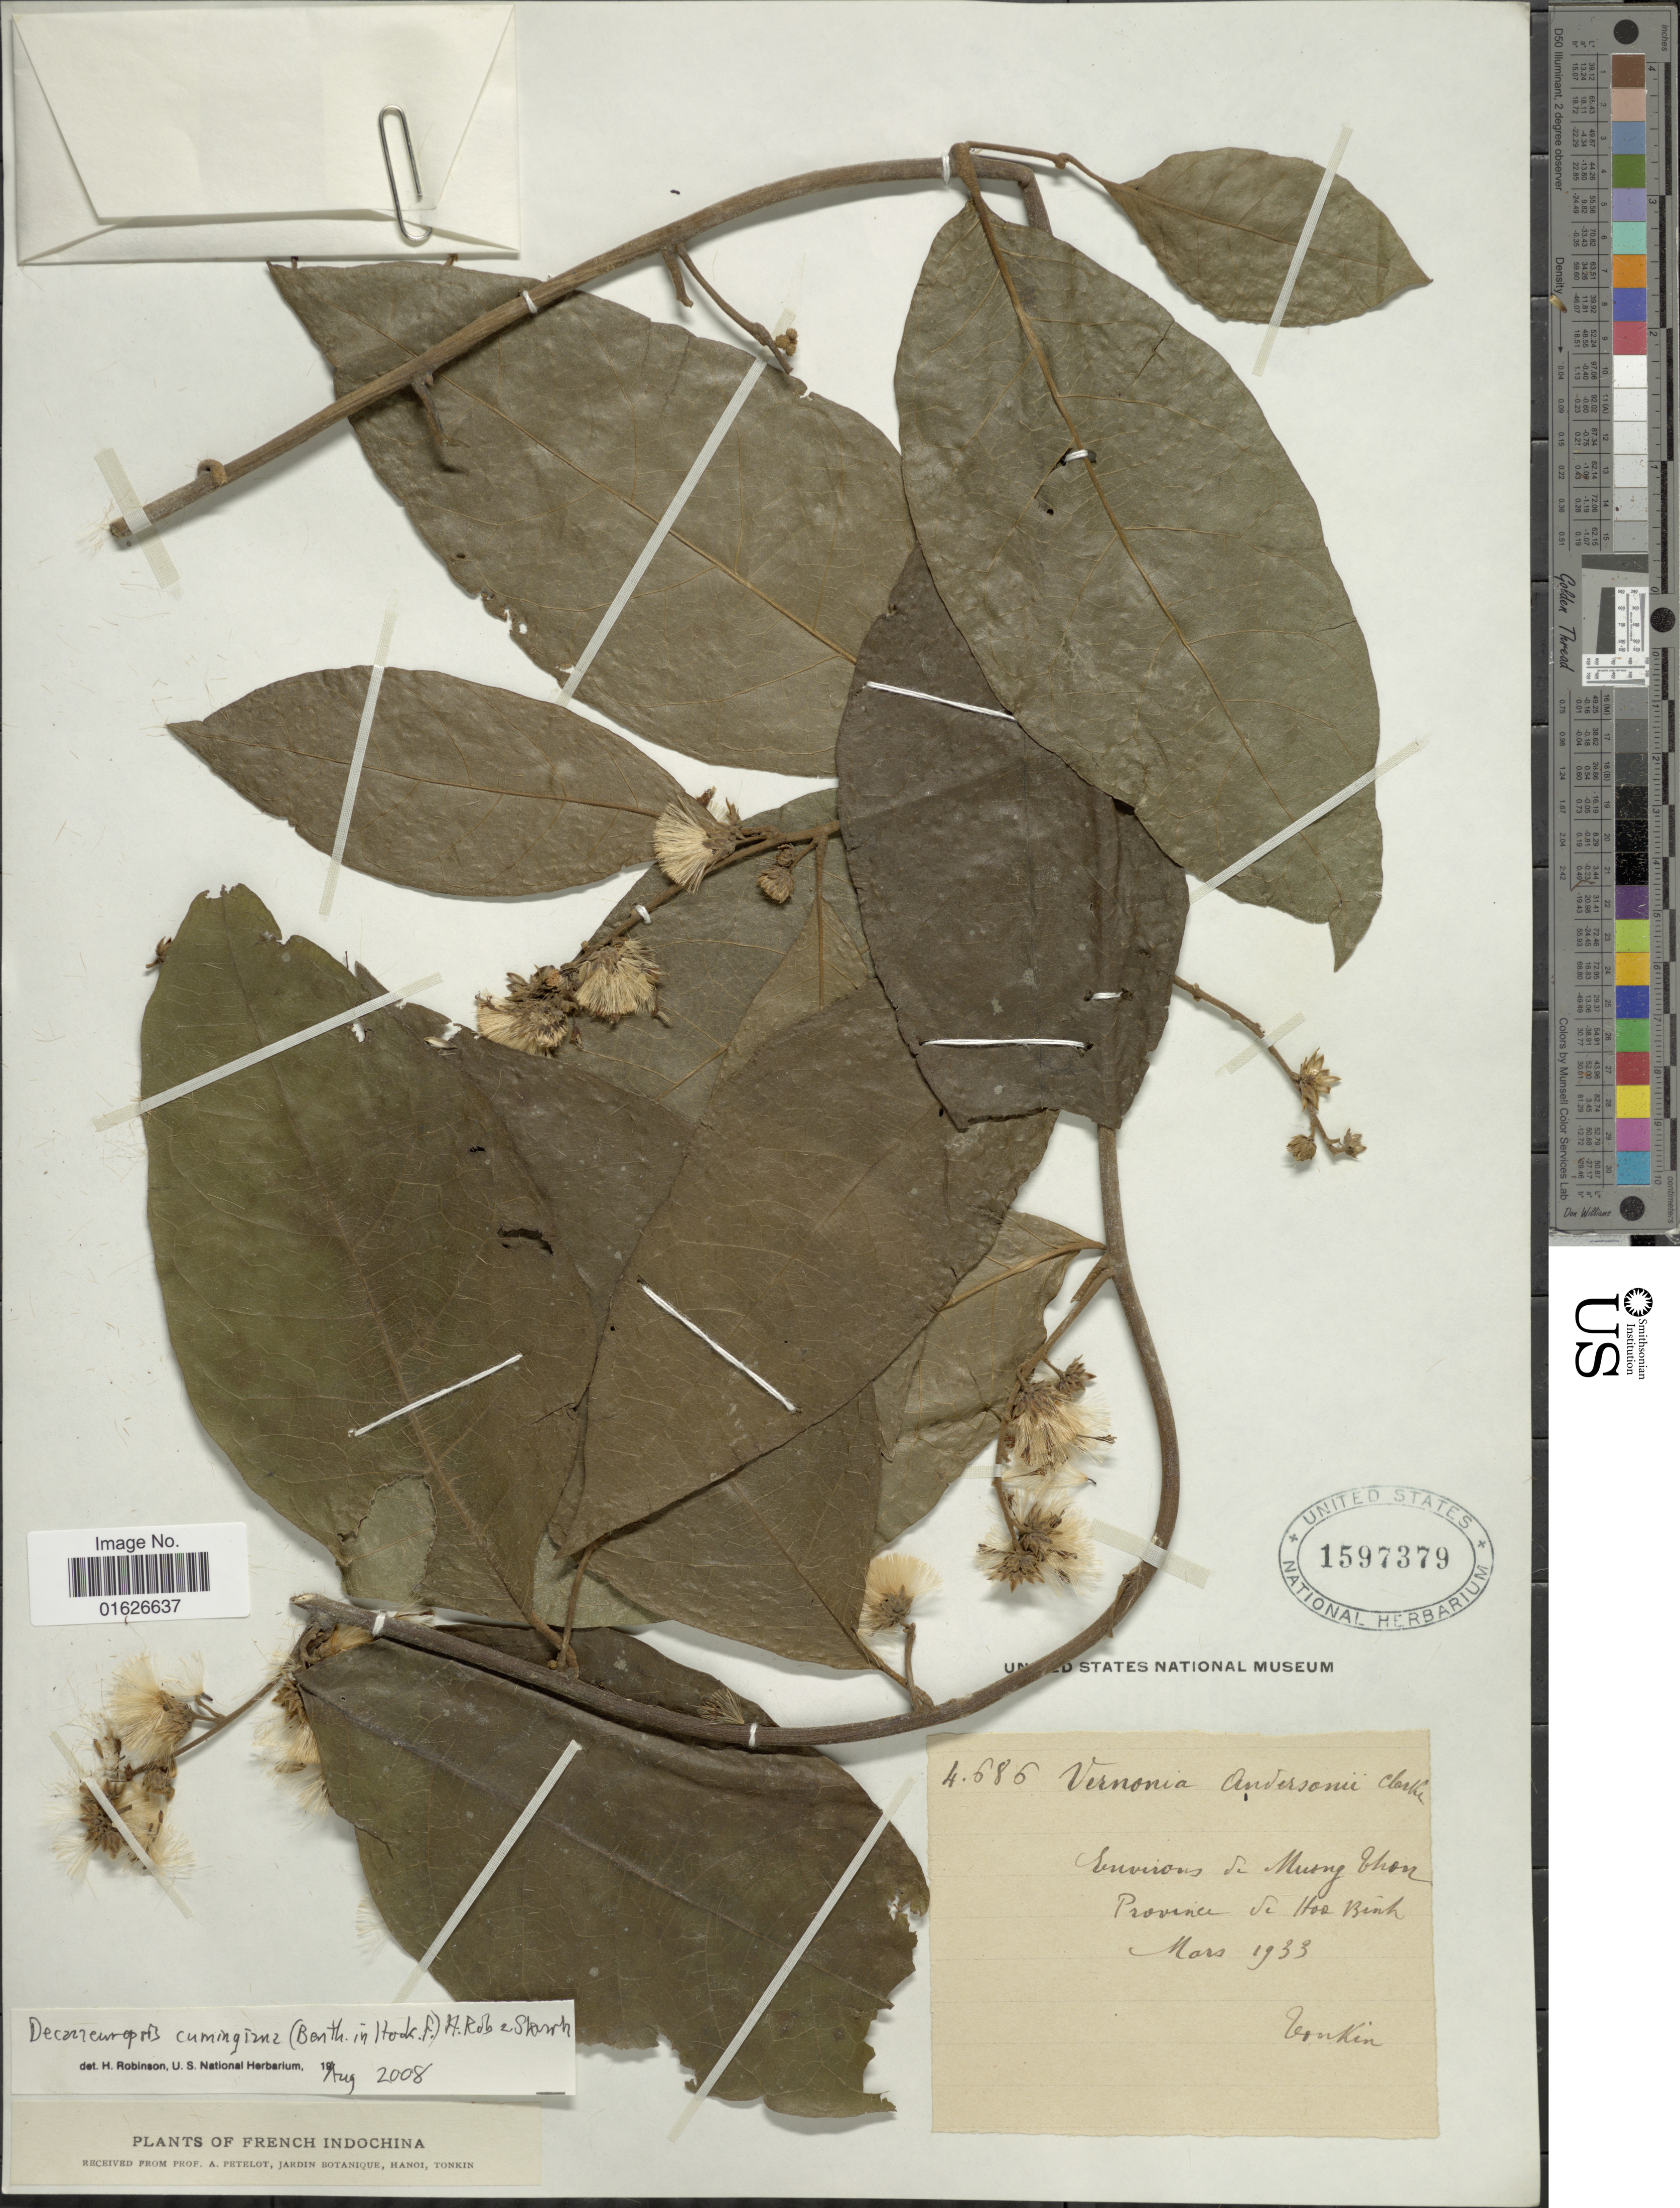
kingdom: Plantae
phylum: Tracheophyta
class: Magnoliopsida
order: Asterales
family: Asteraceae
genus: Decaneuropsis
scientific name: Decaneuropsis cumingiana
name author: (Benth.) H. Rob. & Skvarla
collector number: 4686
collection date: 1933-03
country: Vietnam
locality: Suvirons de Musong Thoa, Province de Hoa Binh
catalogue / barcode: US 1597379